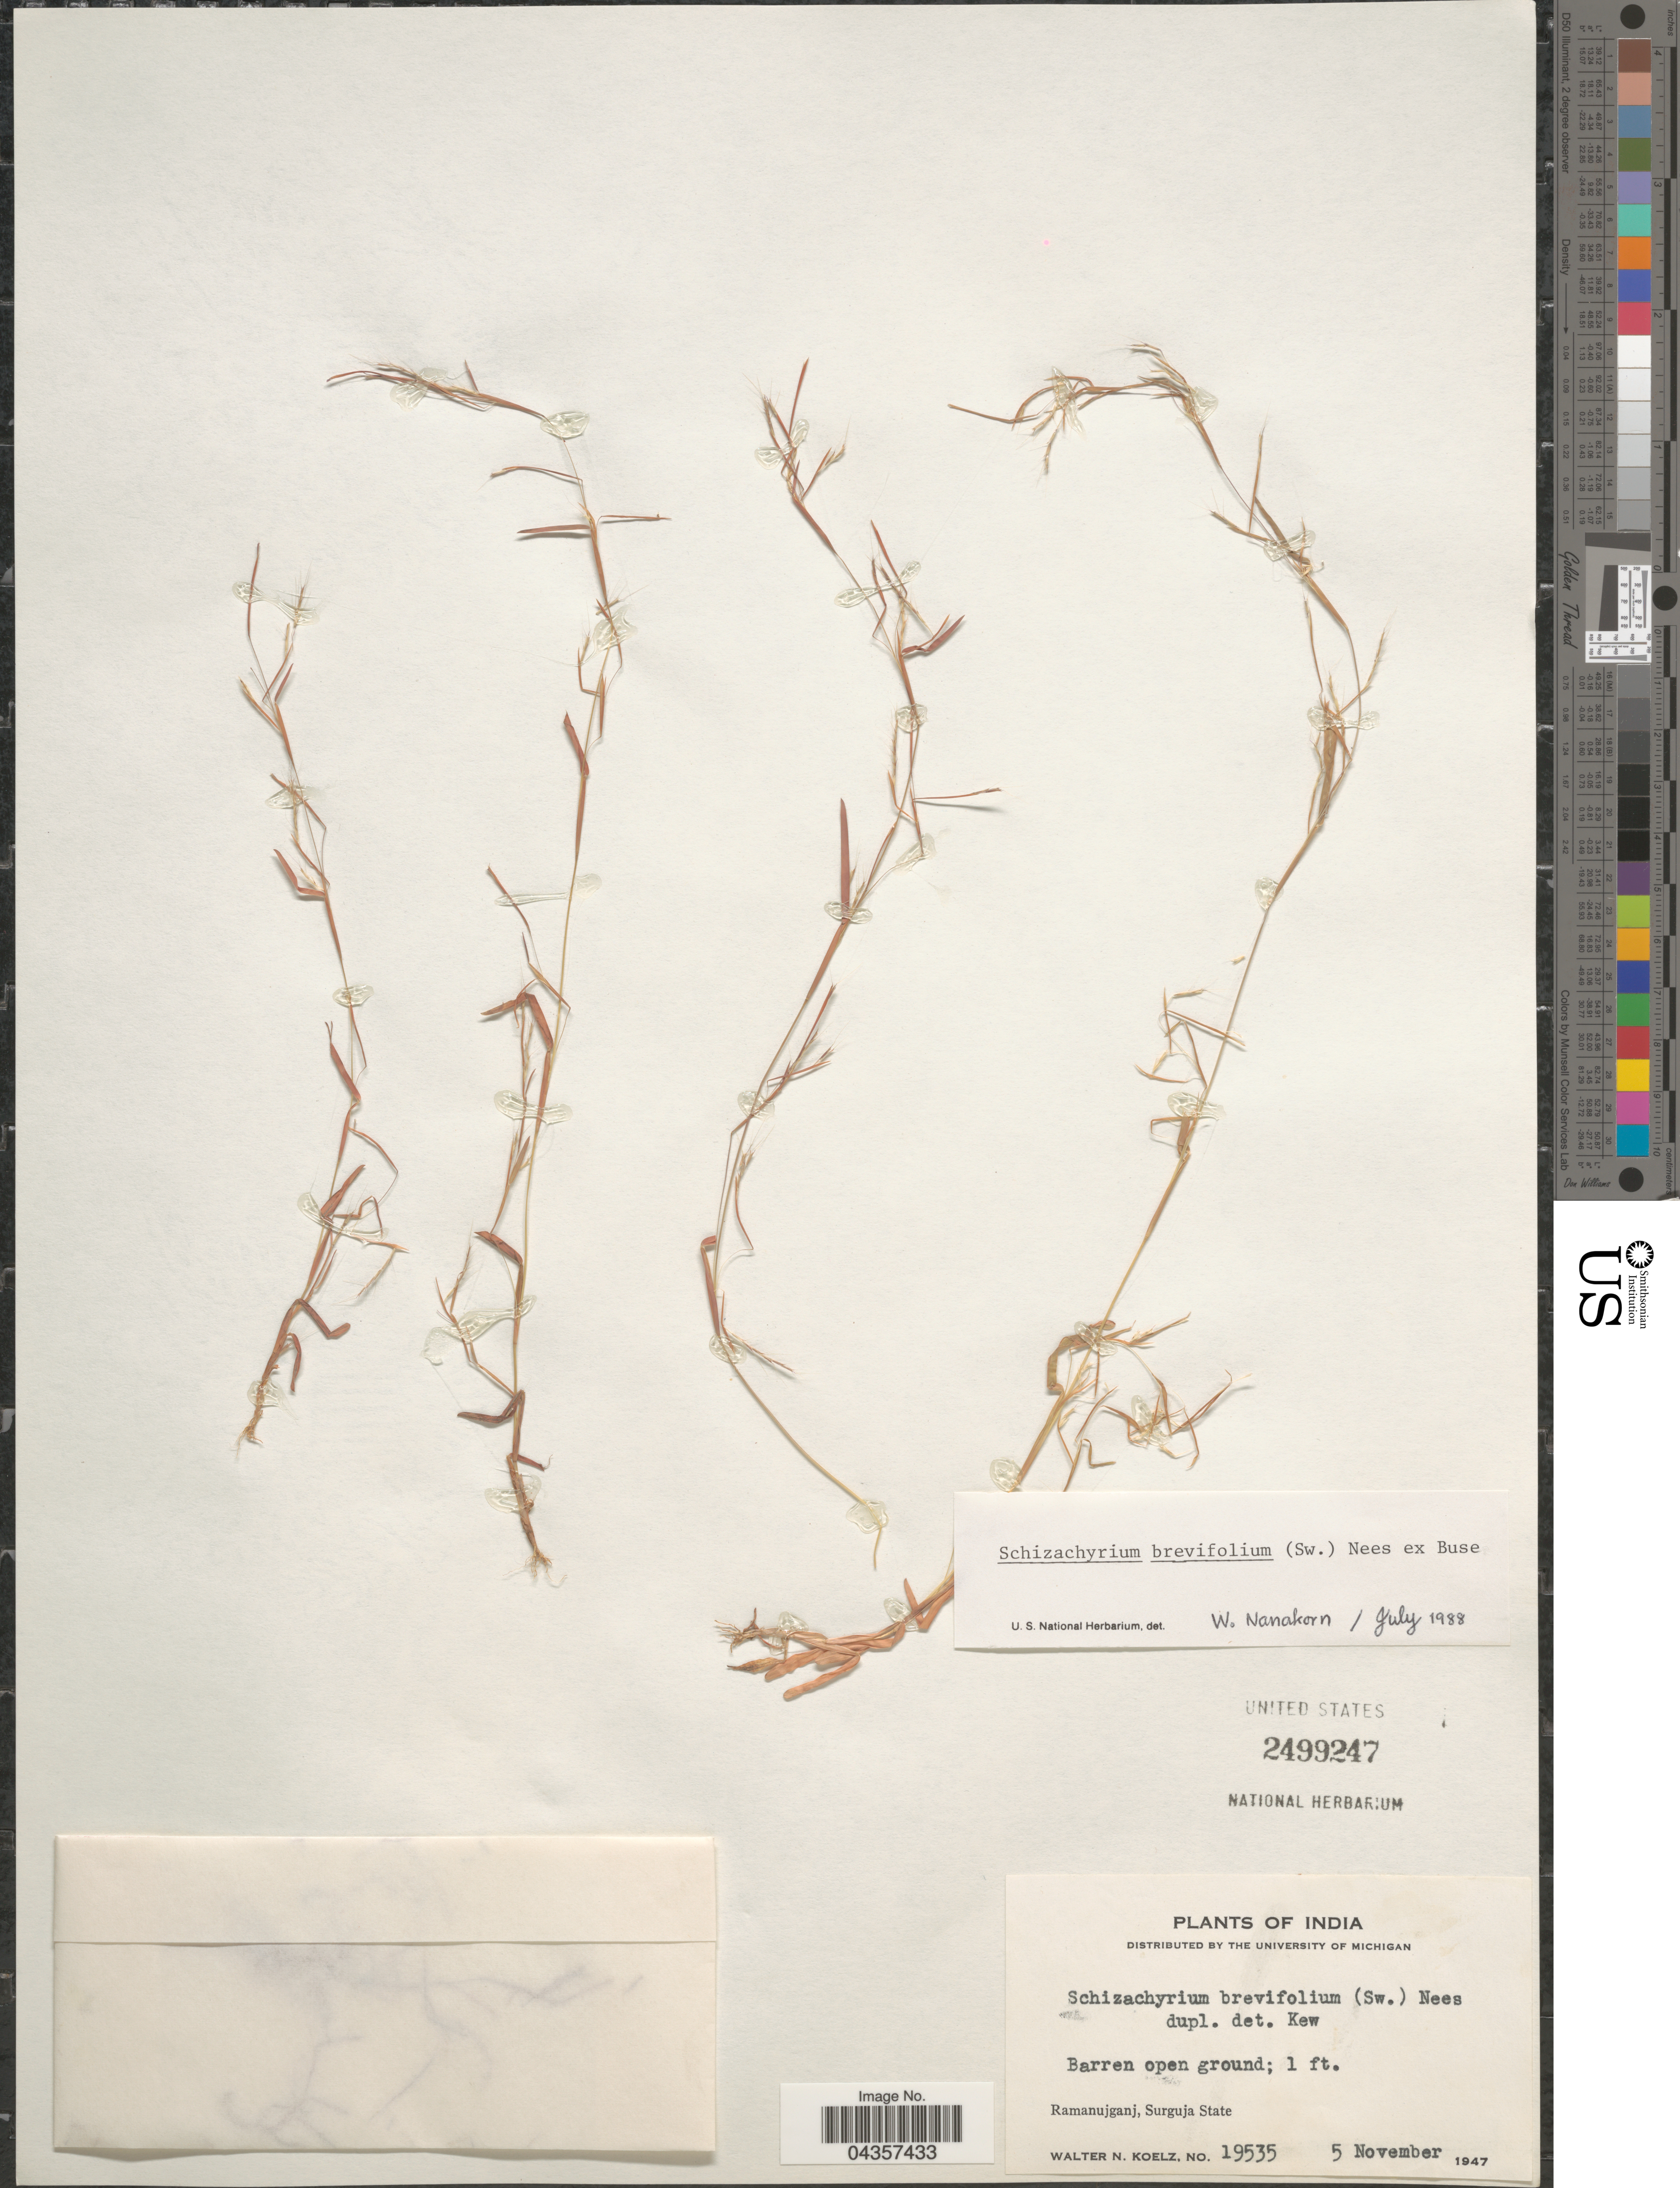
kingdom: Plantae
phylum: Tracheophyta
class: Liliopsida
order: Poales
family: Poaceae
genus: Schizachyrium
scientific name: Schizachyrium brevifolium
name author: (Sw.) Nees ex Büse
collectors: W. N. Koelz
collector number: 19535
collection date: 1947-11-05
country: India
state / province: Chhattisgarh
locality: Ramanujganj, Surguja State.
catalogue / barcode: US 2499247